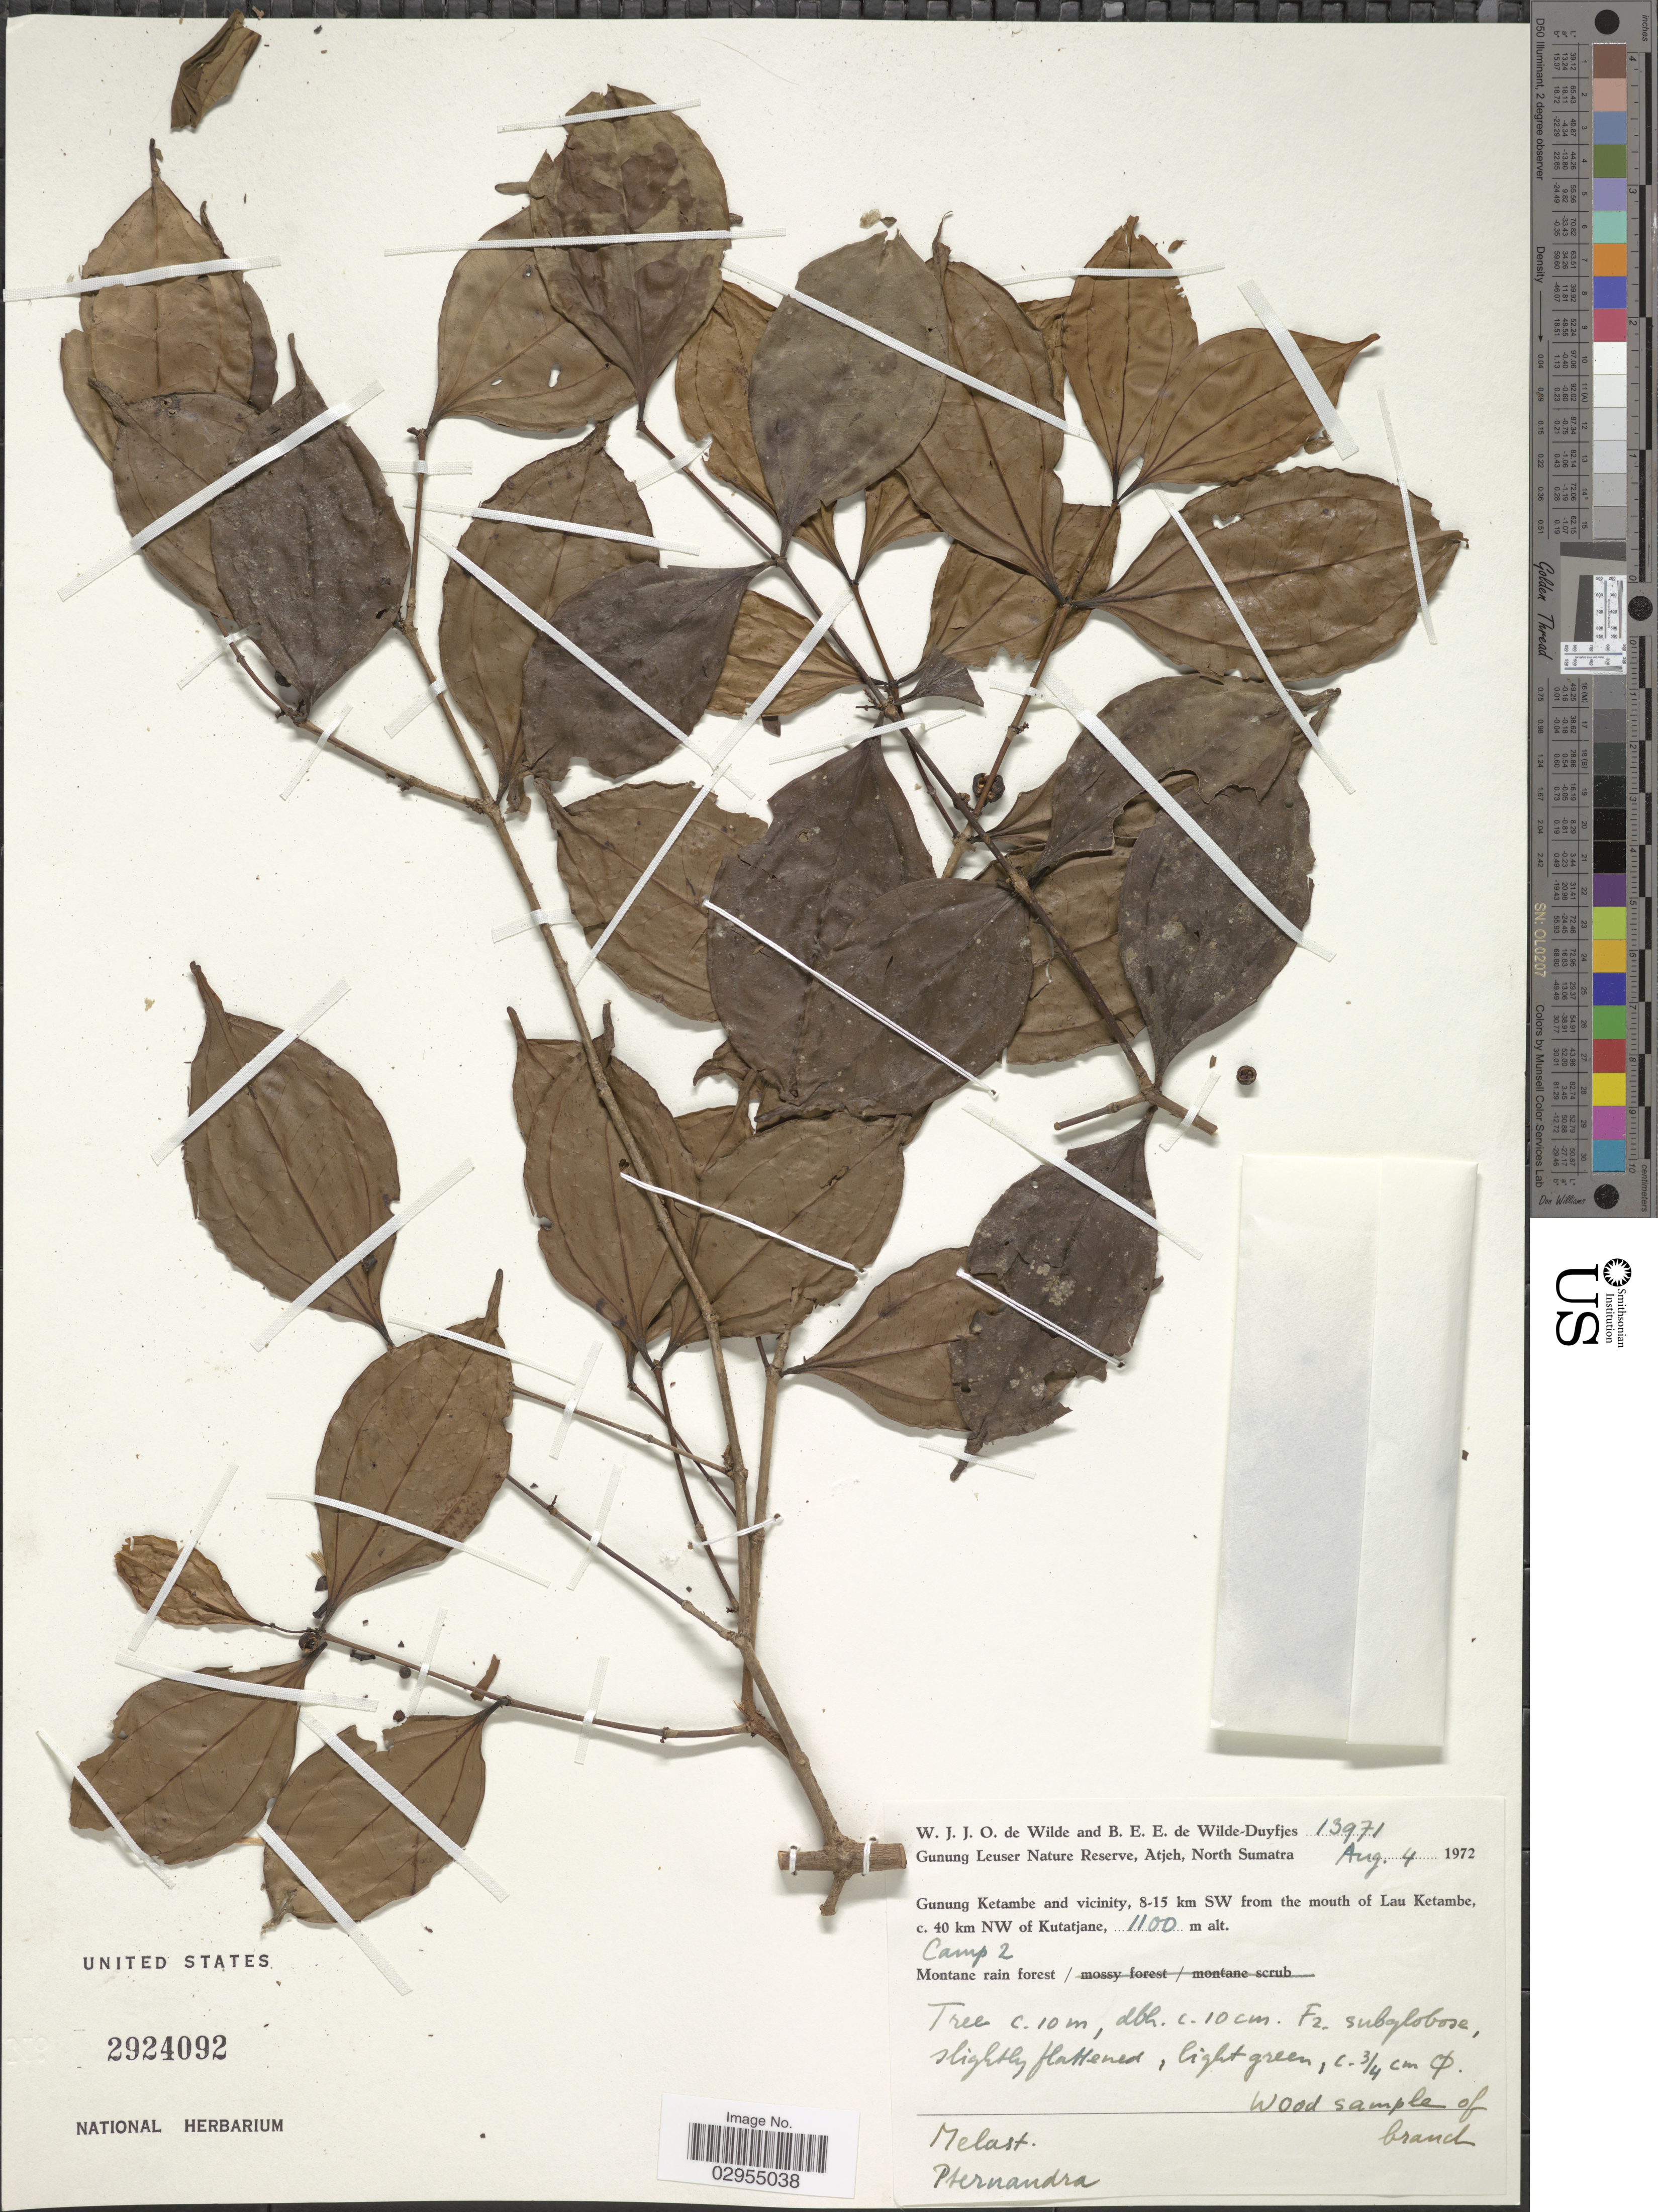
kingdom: Plantae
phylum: Tracheophyta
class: Magnoliopsida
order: Myrtales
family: Melastomataceae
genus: Pternandra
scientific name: Pternandra coerulescens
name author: Jack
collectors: W. J. de Wilde & B. E. de Wilde-Duyfjes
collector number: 13971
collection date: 1972-08-04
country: Indonesia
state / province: Sumatra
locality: Gunung Leuser Nature Reserve, Atjeh, North Sumatra. Gunung Ketambe and vicinity, 8-15 km SW from the mouth of Lau Ketambe, c. 40 km NW of Kutatjane. Camp 2.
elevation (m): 1100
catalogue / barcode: US 2924092